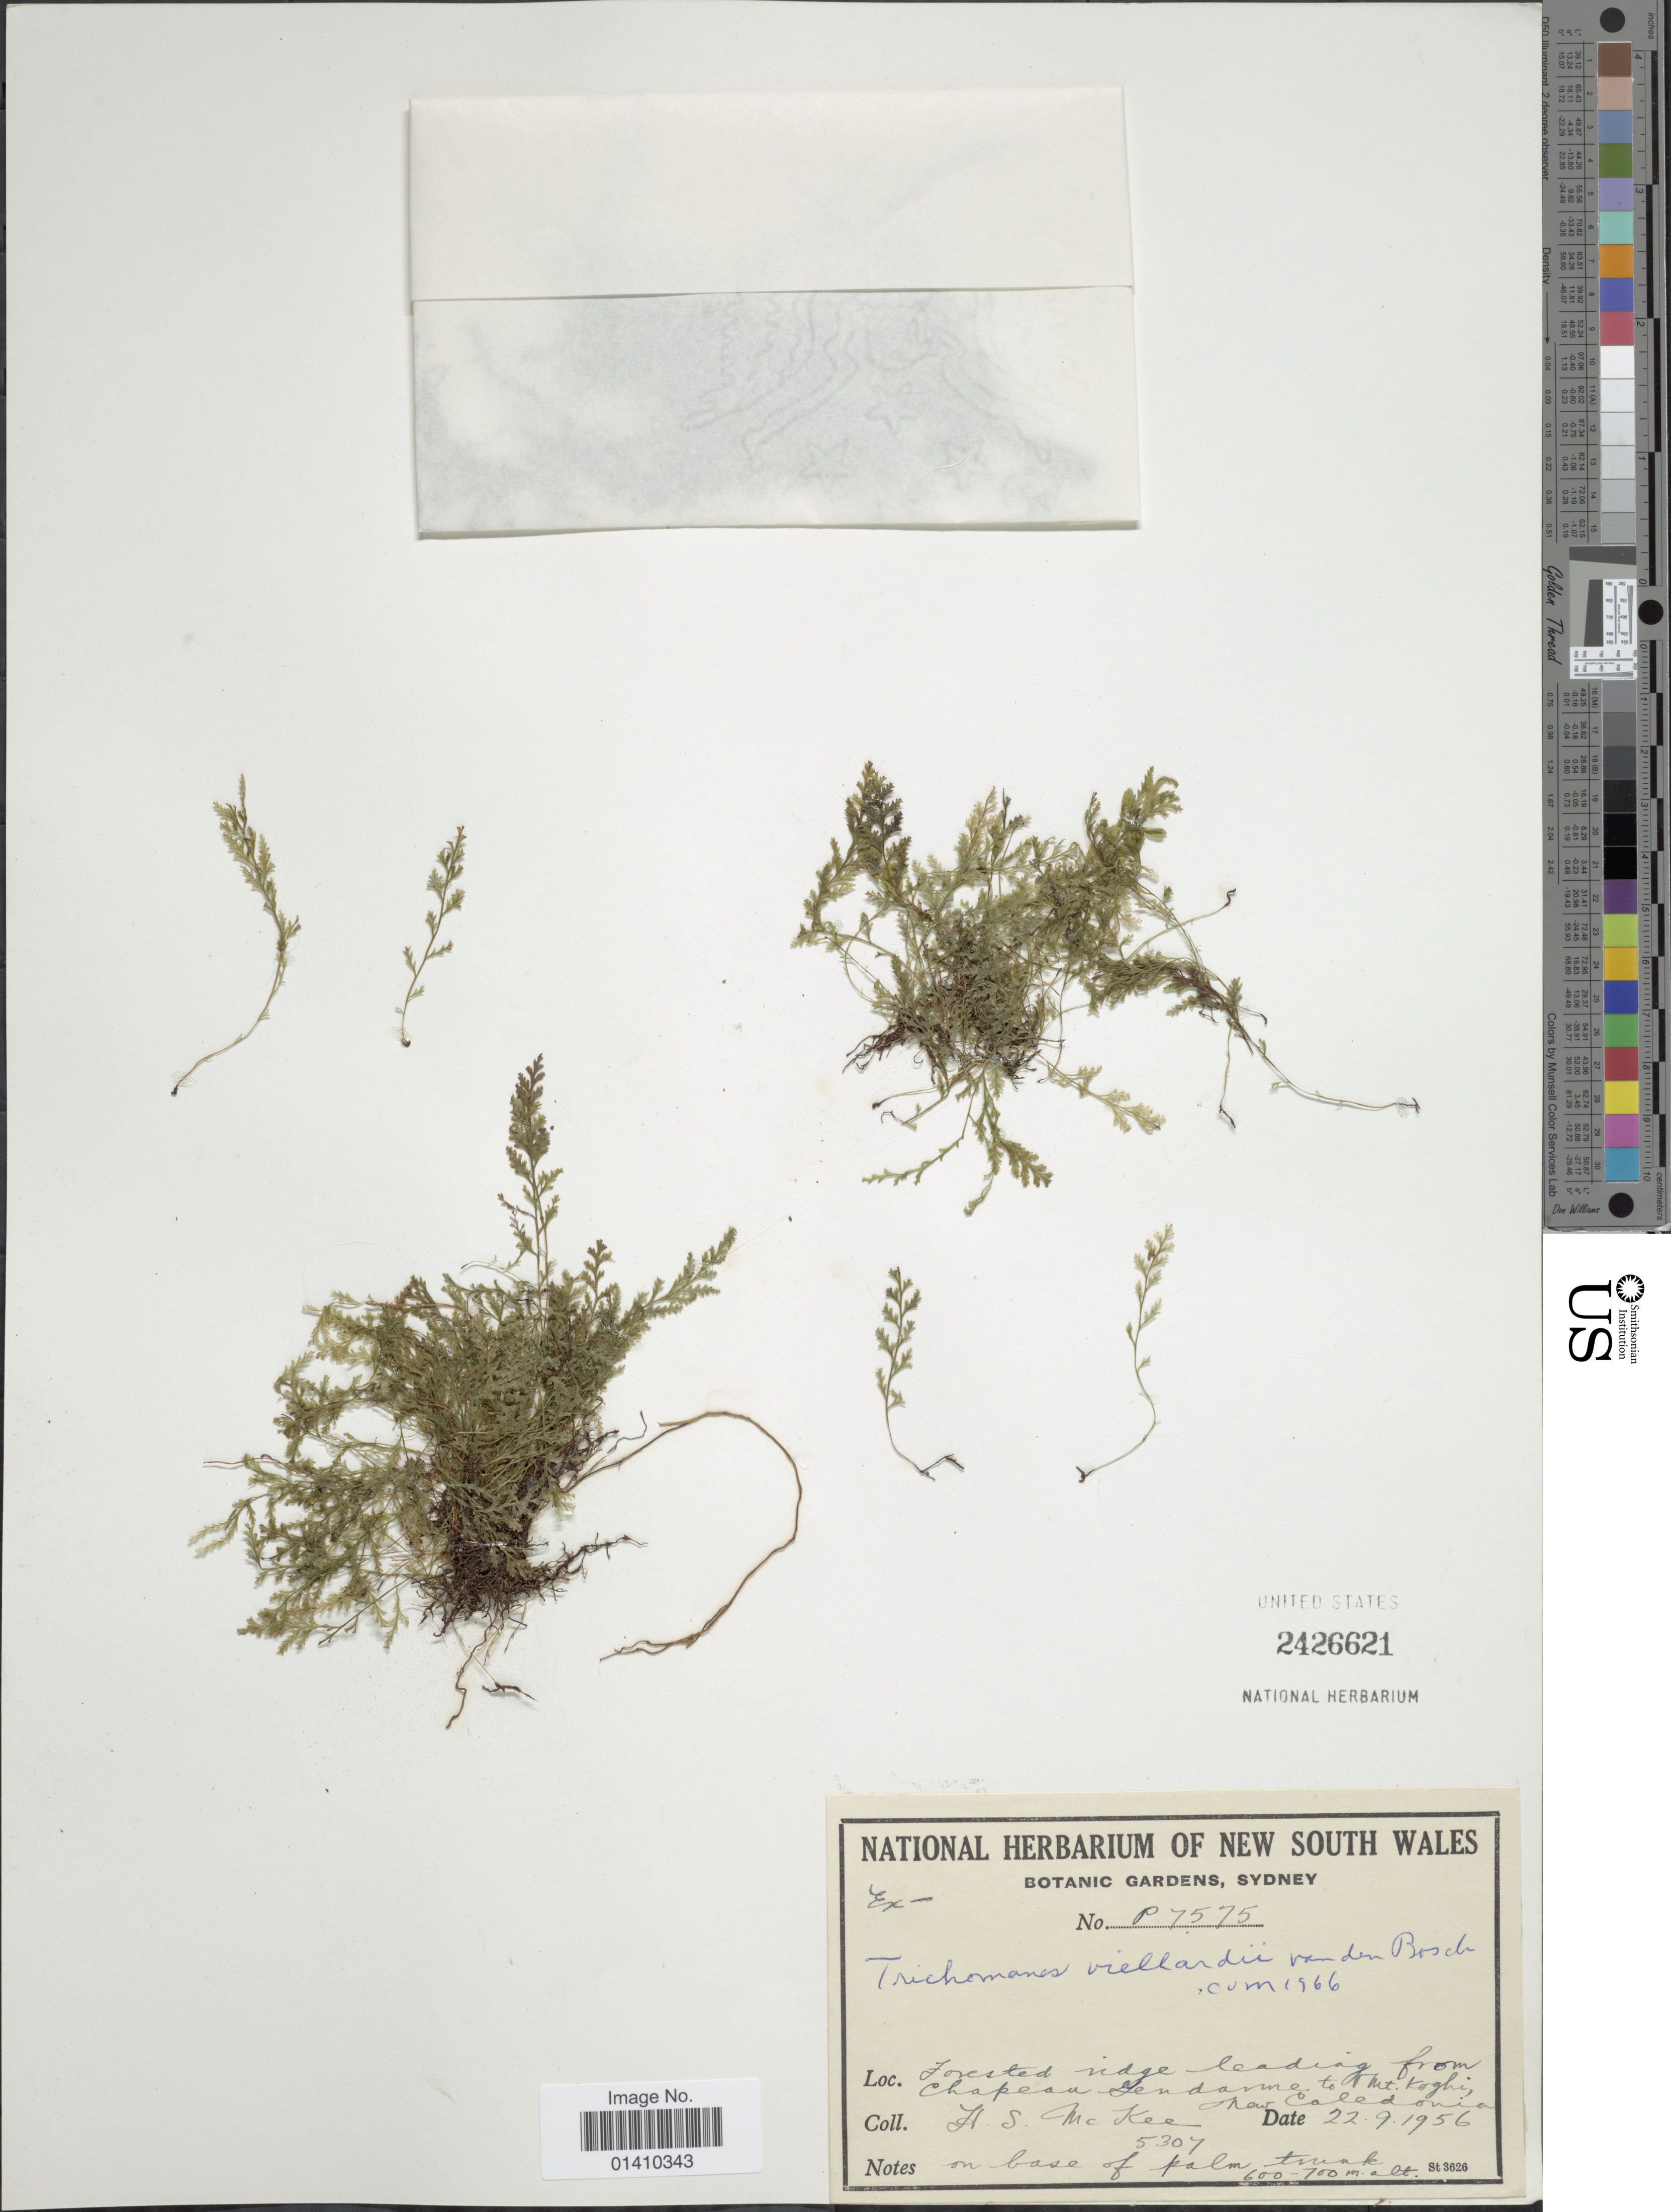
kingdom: Plantae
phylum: Tracheophyta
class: Polypodiopsida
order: Hymenophyllales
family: Hymenophyllaceae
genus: Polyphlebium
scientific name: Polyphlebium vieillardii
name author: (Bosch) Ebihara & K. Iwats.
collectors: H. S. McKee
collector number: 5307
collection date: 1956-09-22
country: New Caledonia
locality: Forested ridge leading from Chapean Zendarme to Mt. Koghi [interpreted]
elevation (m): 600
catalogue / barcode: US 2426621